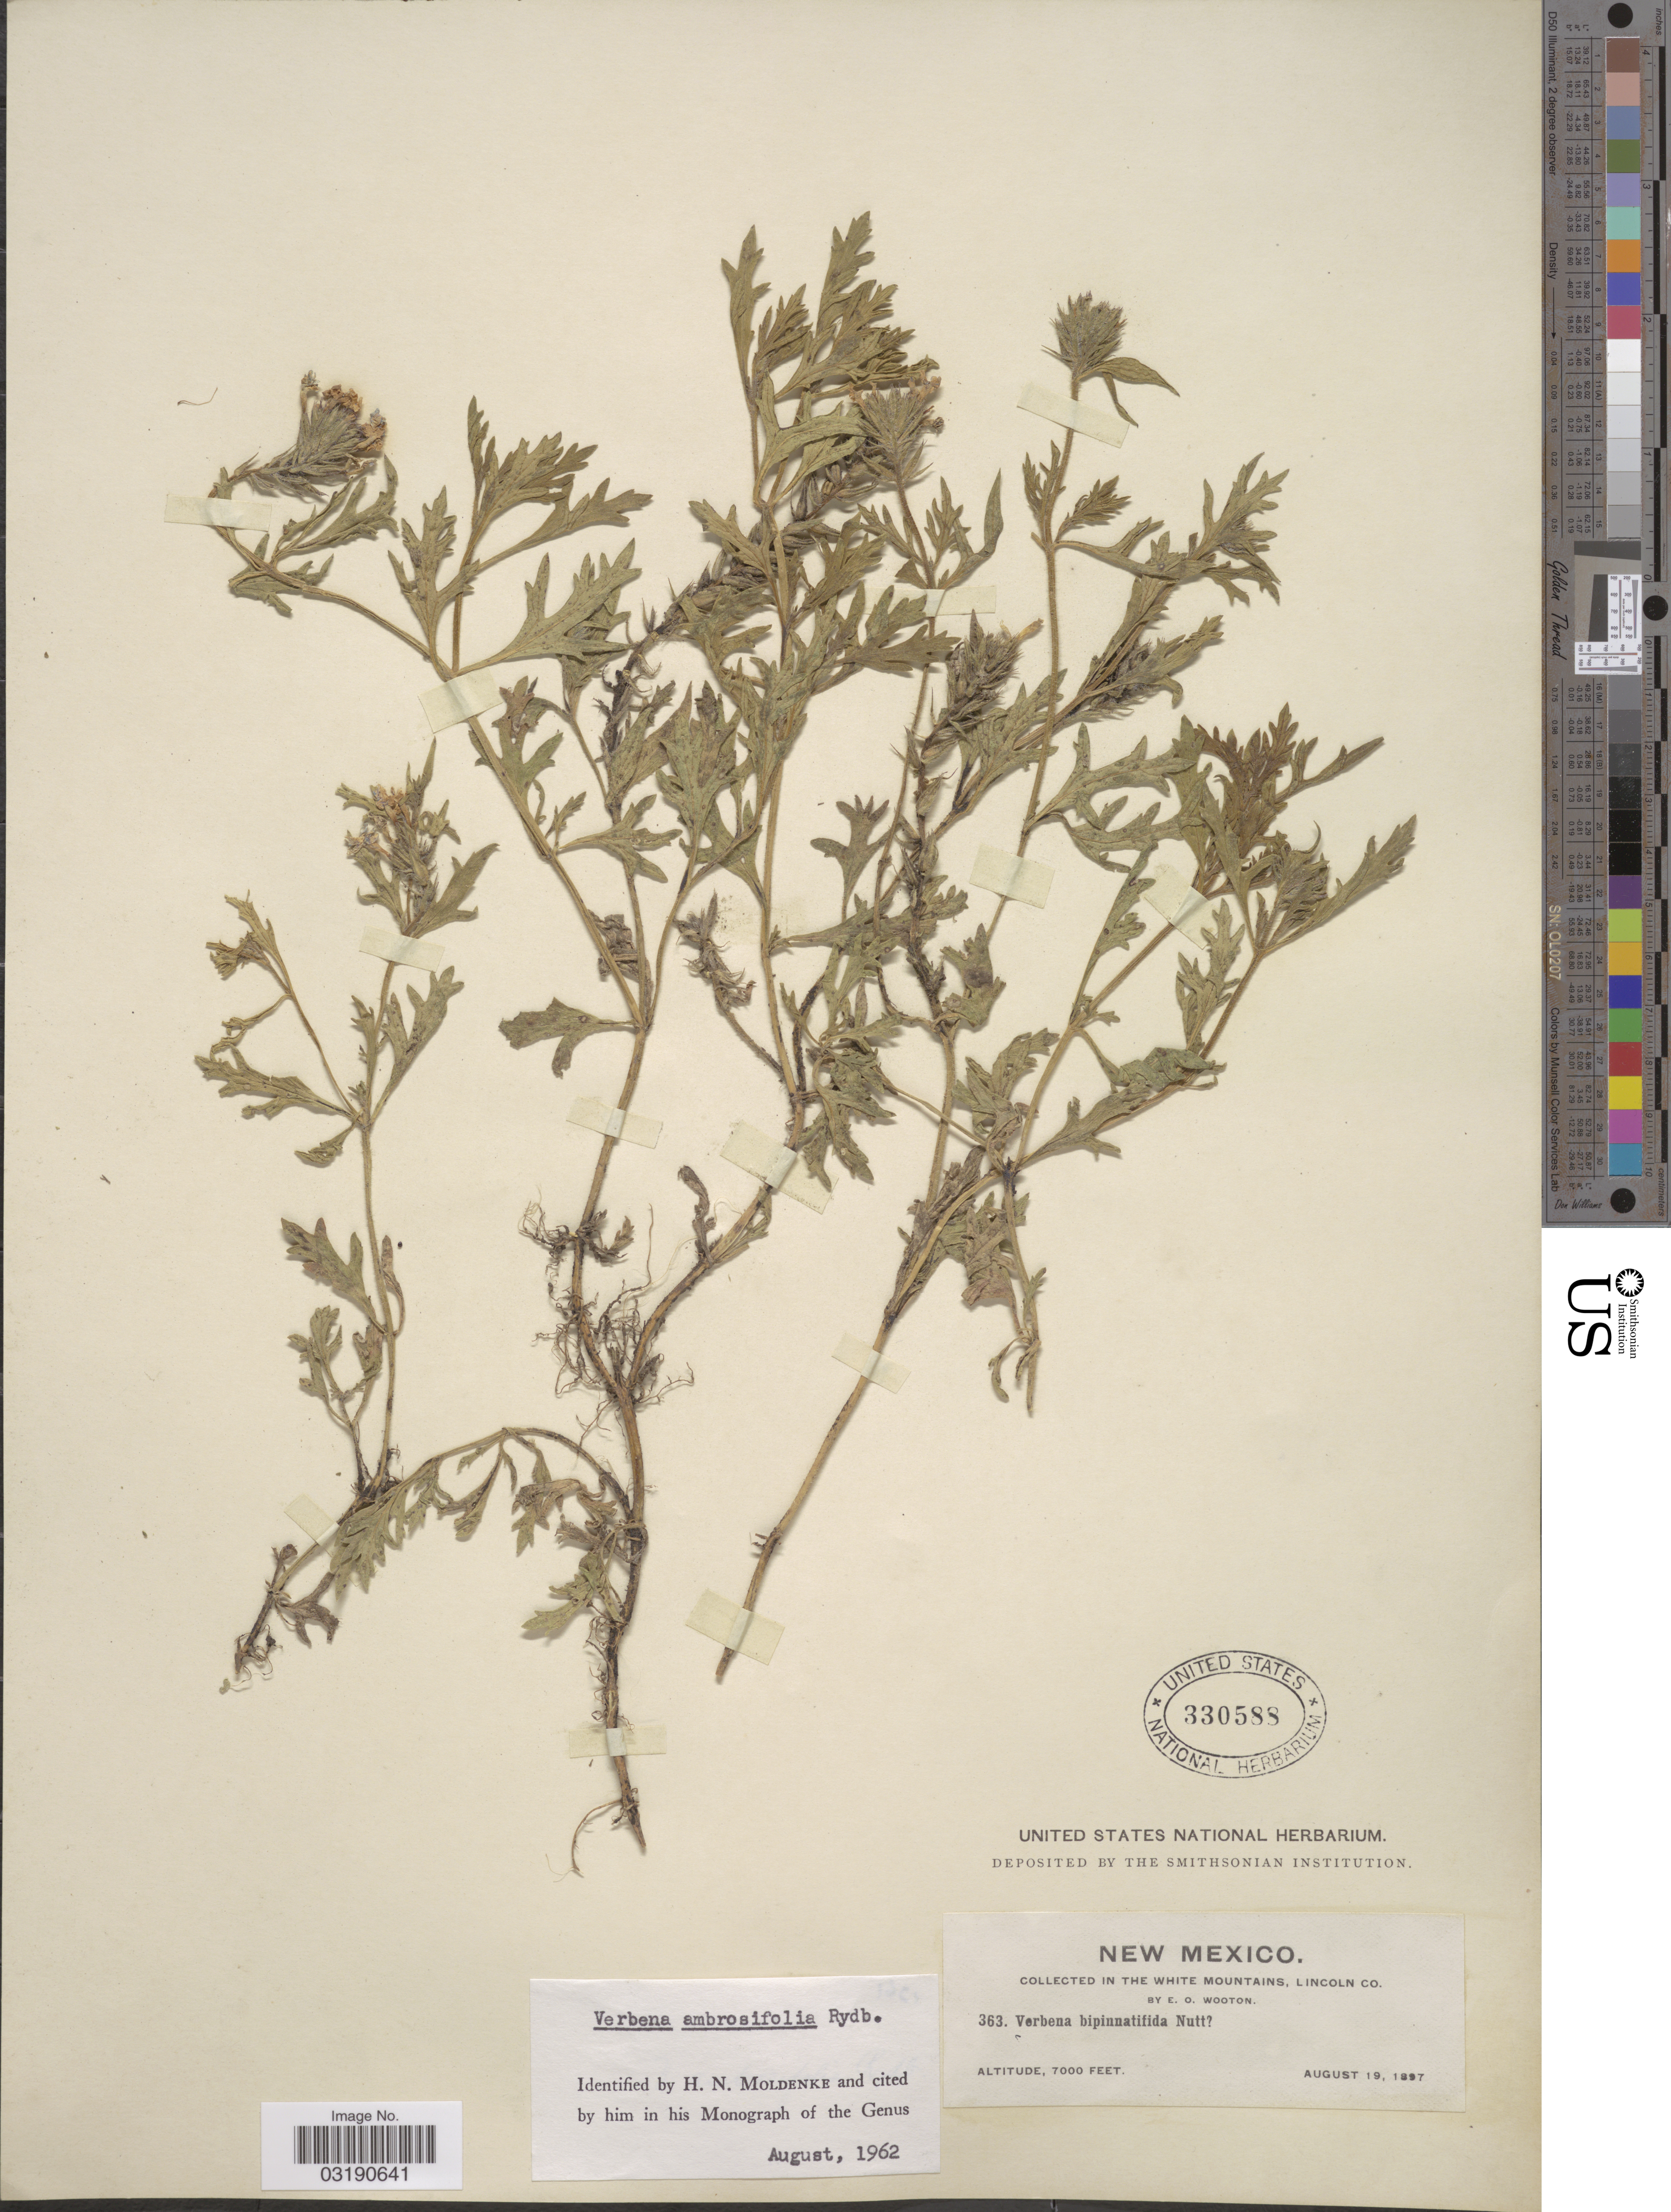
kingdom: Plantae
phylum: Tracheophyta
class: Magnoliopsida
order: Lamiales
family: Verbenaceae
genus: Verbena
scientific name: Verbena ambrosiifolia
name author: Rydb. ex Small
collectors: E. O. Wooton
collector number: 363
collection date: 1897-08-19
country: United States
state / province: New Mexico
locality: In the White Mountains, Lincoln Co.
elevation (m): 2134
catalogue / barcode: US 330588